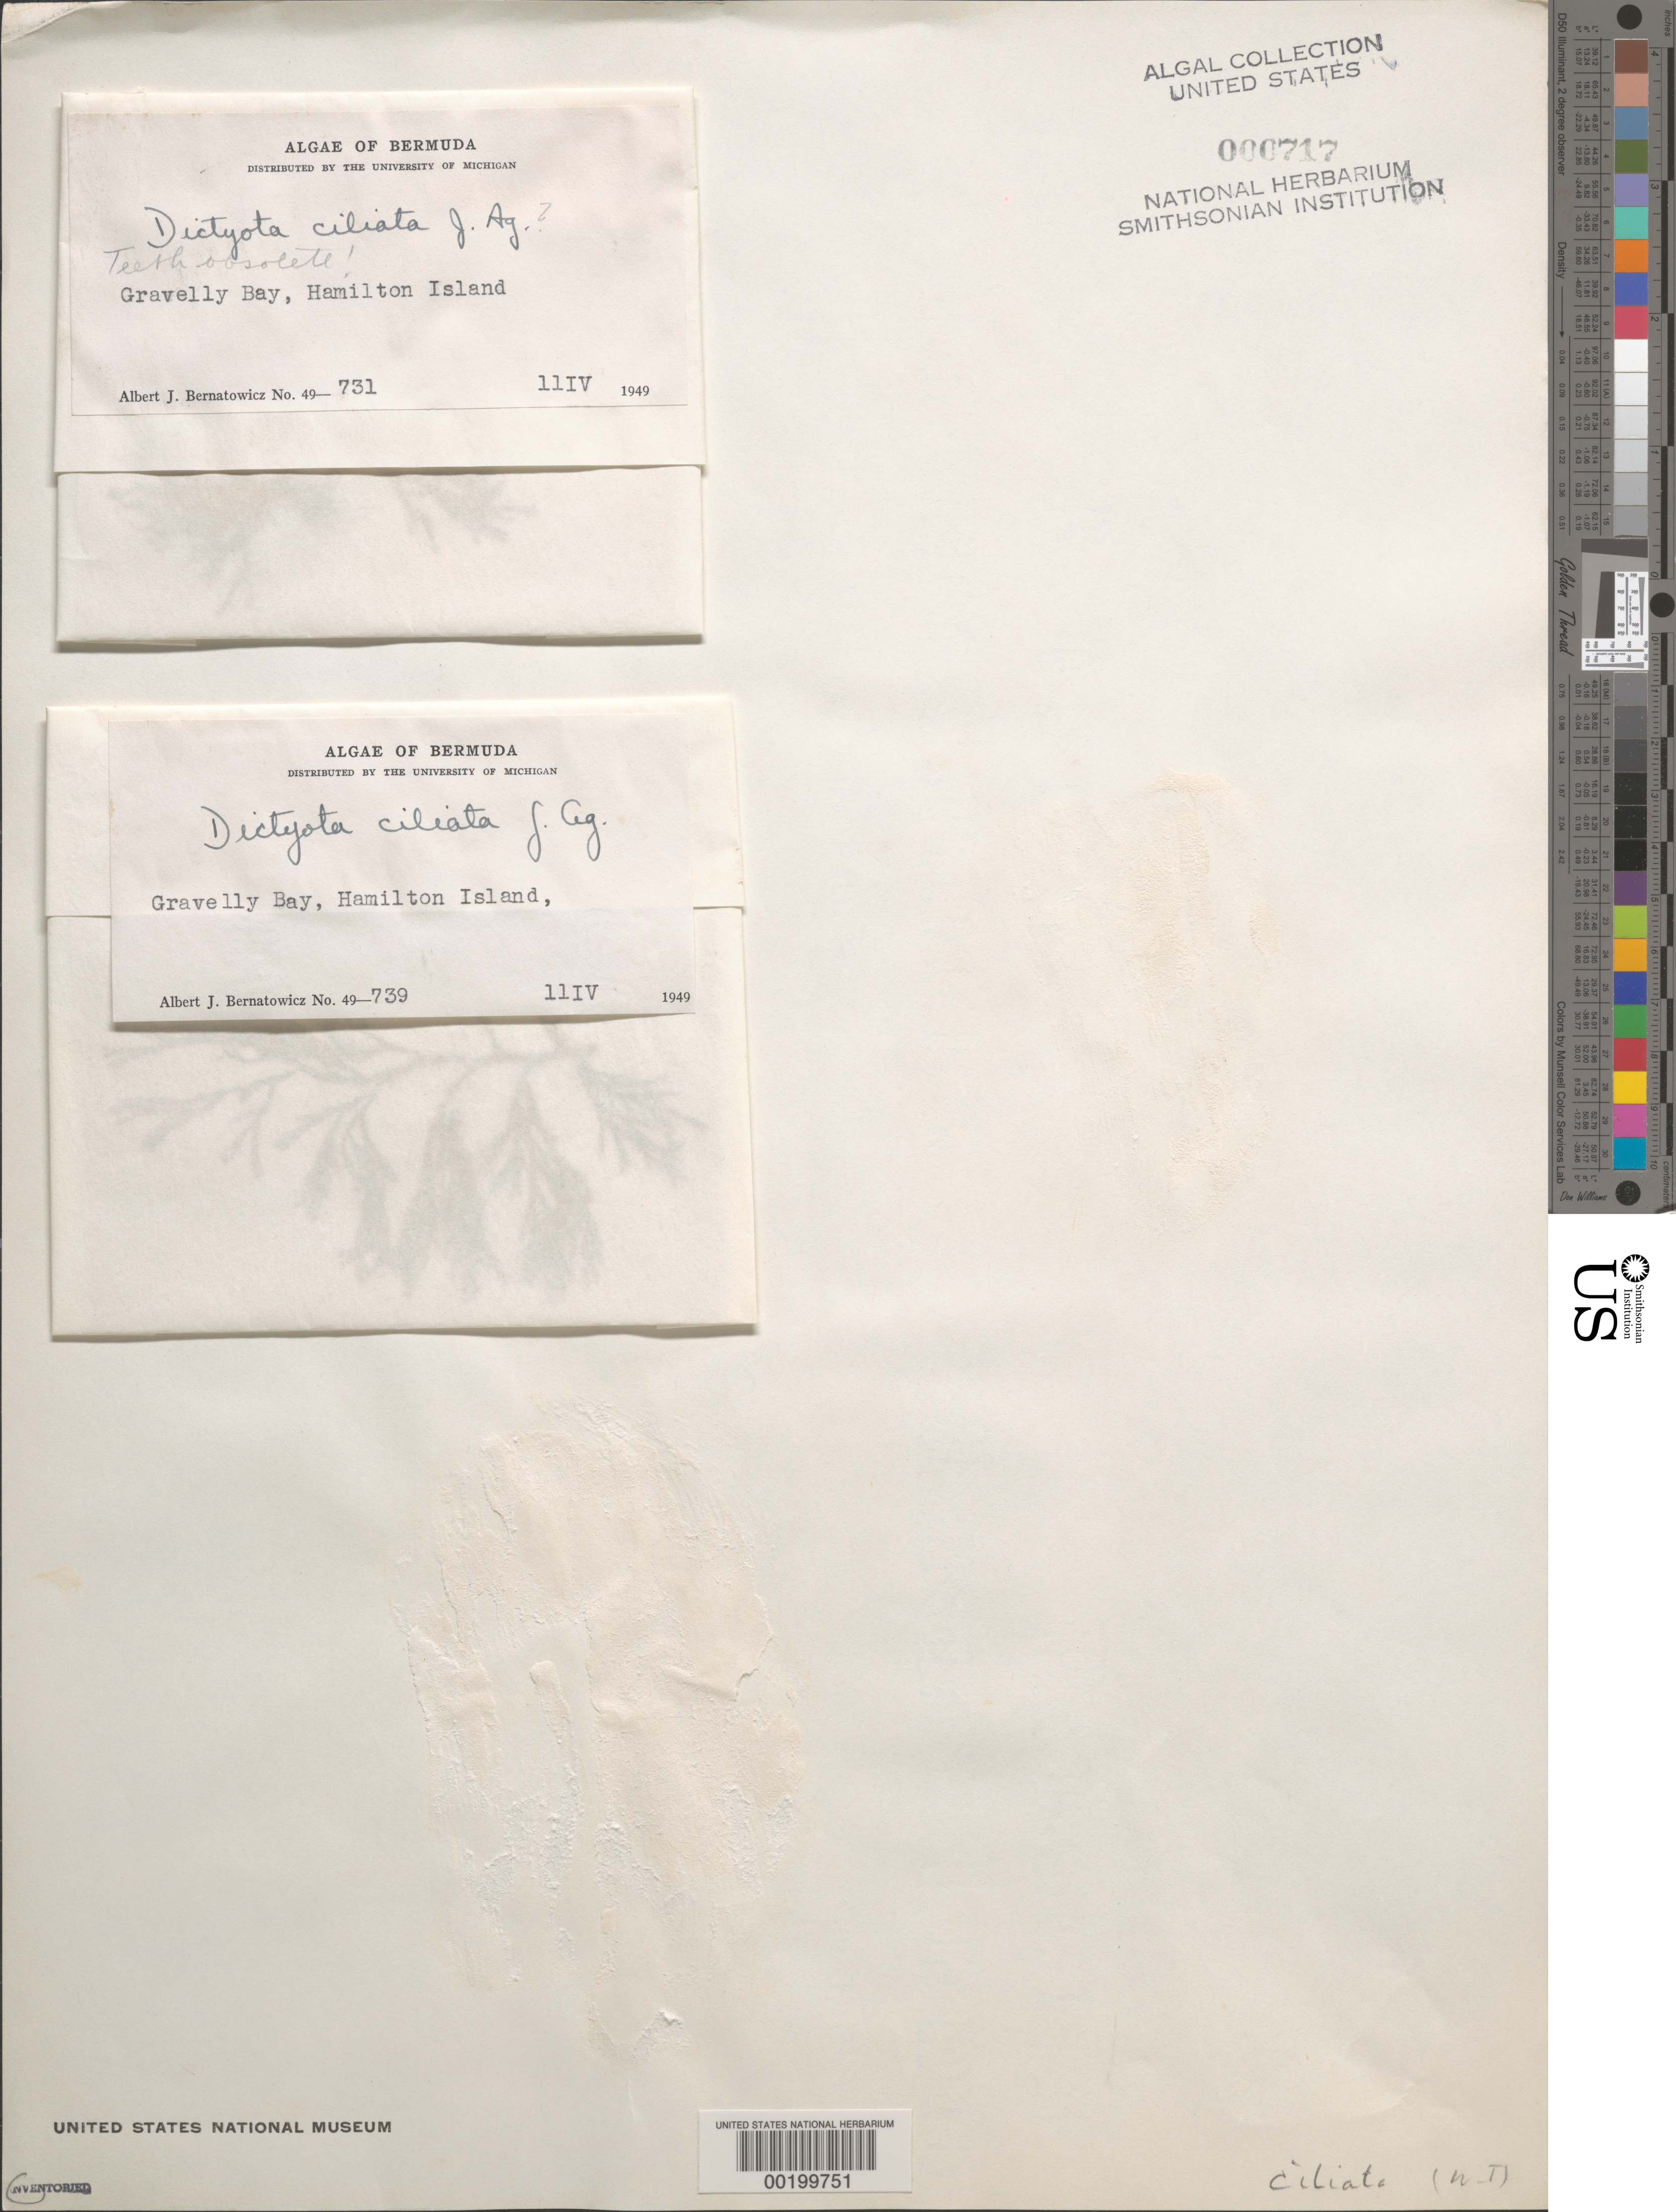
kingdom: Chromista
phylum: Ochrophyta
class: Phaeophyceae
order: Dictyotales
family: Dictyotaceae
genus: Dictyota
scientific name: Dictyota ciliolata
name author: Sond. ex Kütz.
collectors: A. Bernatowicz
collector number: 49-731 & 49-739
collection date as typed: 11 Apr 1949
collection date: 1949-04-11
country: Bermuda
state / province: Smithʼs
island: Bermuda Island (Hamilton Island)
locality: Gravelly Bay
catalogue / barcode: US 717